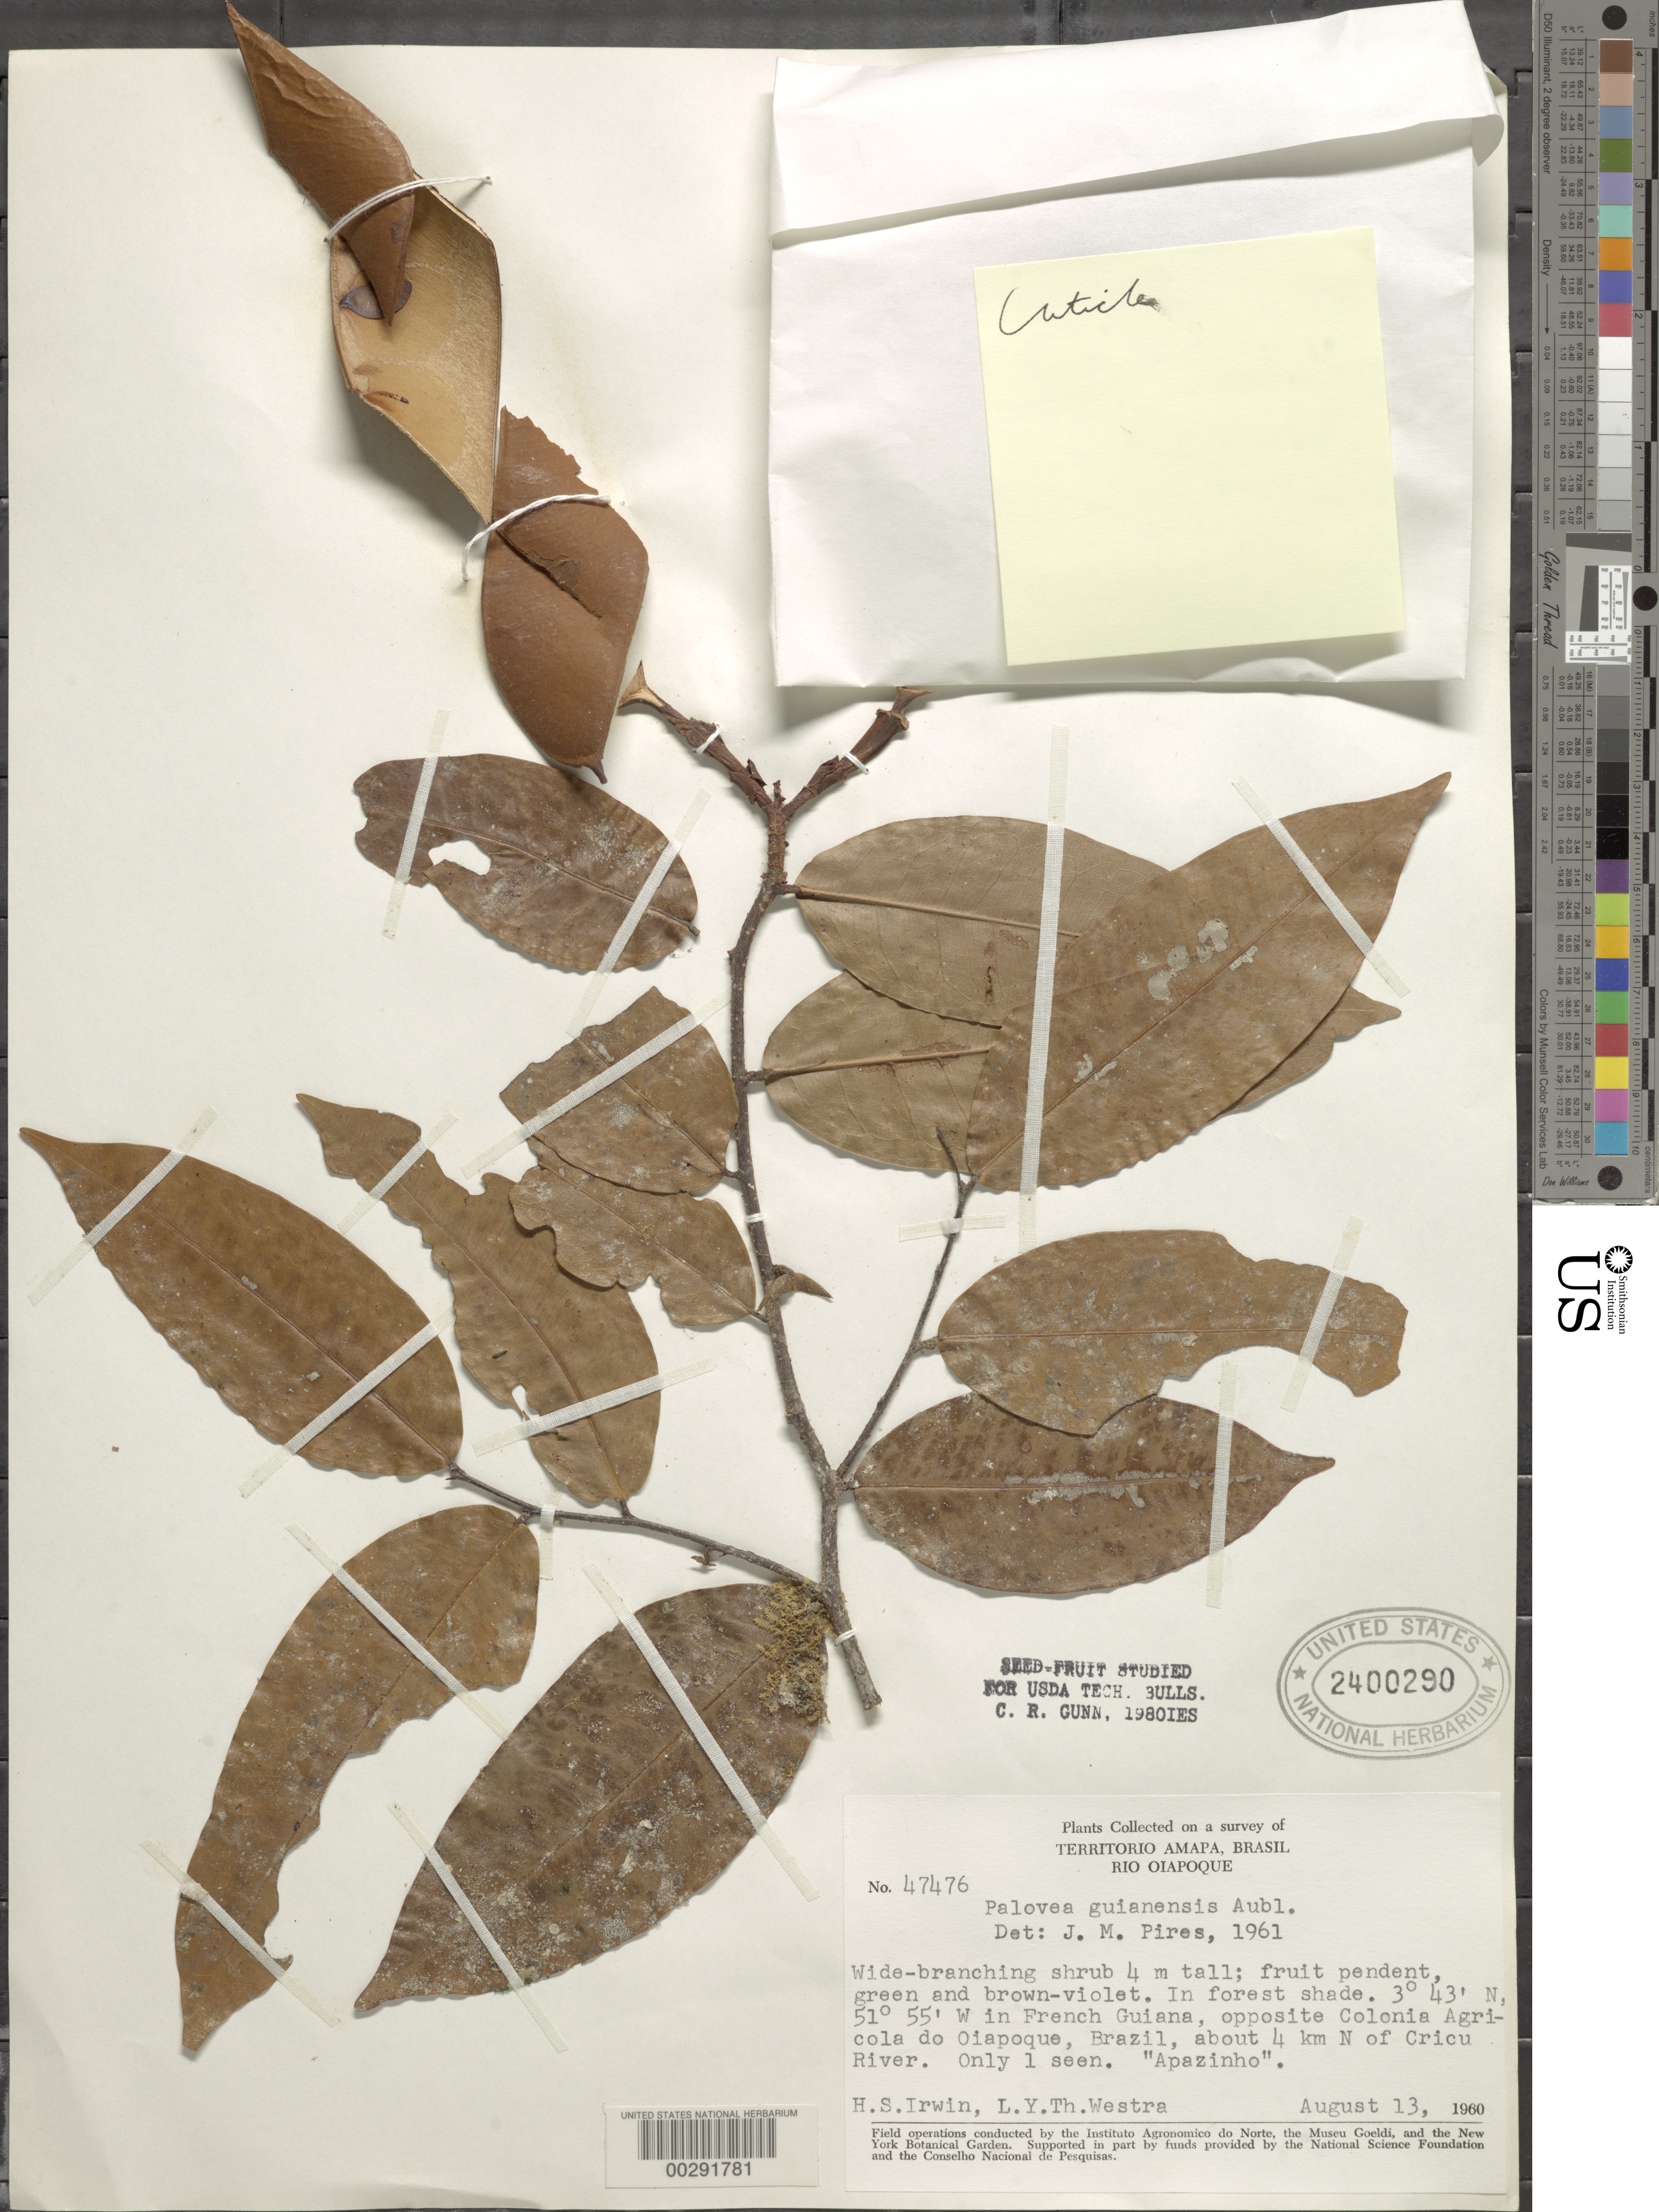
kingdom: Plantae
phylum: Tracheophyta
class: Magnoliopsida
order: Fabales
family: Fabaceae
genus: Paloue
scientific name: Paloue guianensis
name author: Aubl.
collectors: H. Irwin & L. Y. T. Westra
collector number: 47476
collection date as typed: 13 Aug 1960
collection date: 1960-08-13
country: French Guiana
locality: Opposite conlonia agricola do oiapoque, brazil, about 4 km n of cricu river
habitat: In forest shade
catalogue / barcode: US 2400290